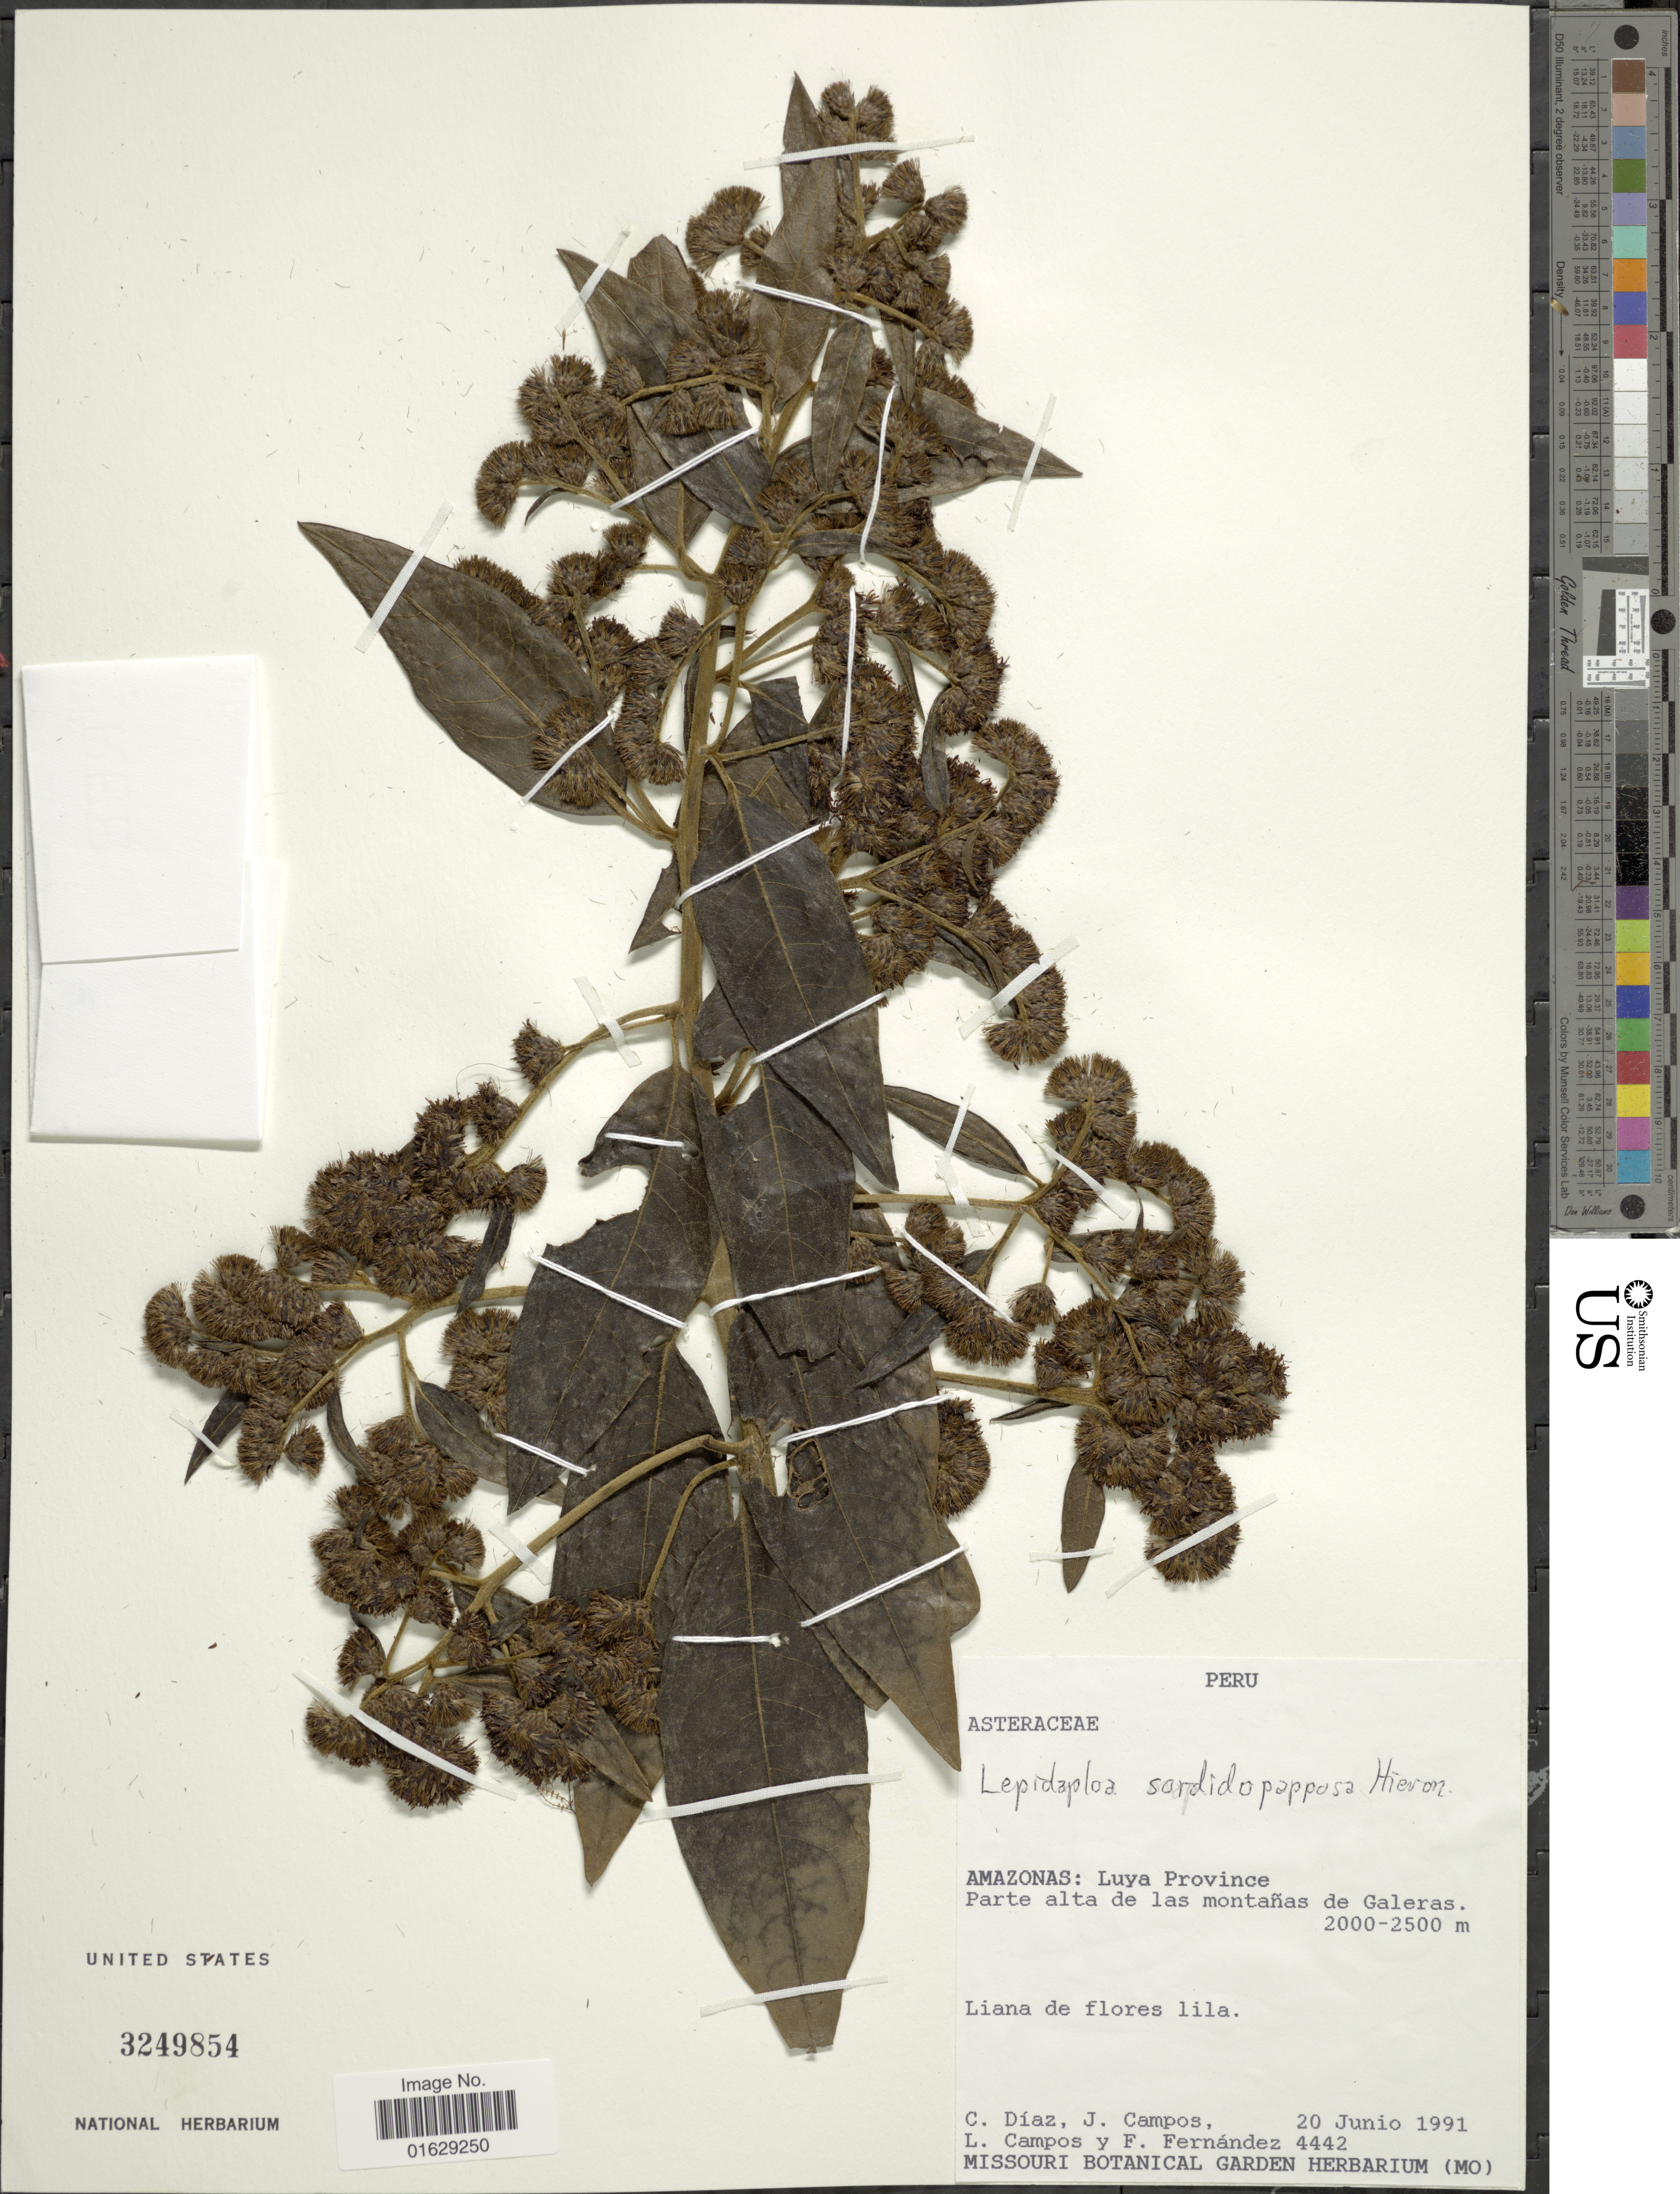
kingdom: Plantae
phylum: Tracheophyta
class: Magnoliopsida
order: Asterales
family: Asteraceae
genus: Lepidaploa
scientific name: Lepidaploa sordidopapposa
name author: (Hieron.) H. Rob.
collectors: C. Díaz, J. Campos, L. Campos & F. Fernandez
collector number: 4442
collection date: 1991-06-20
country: Peru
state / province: Amazonas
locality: Amazonas: Luya Province, parte alta de las montanas de Galeras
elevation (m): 2000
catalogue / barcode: US 3249854